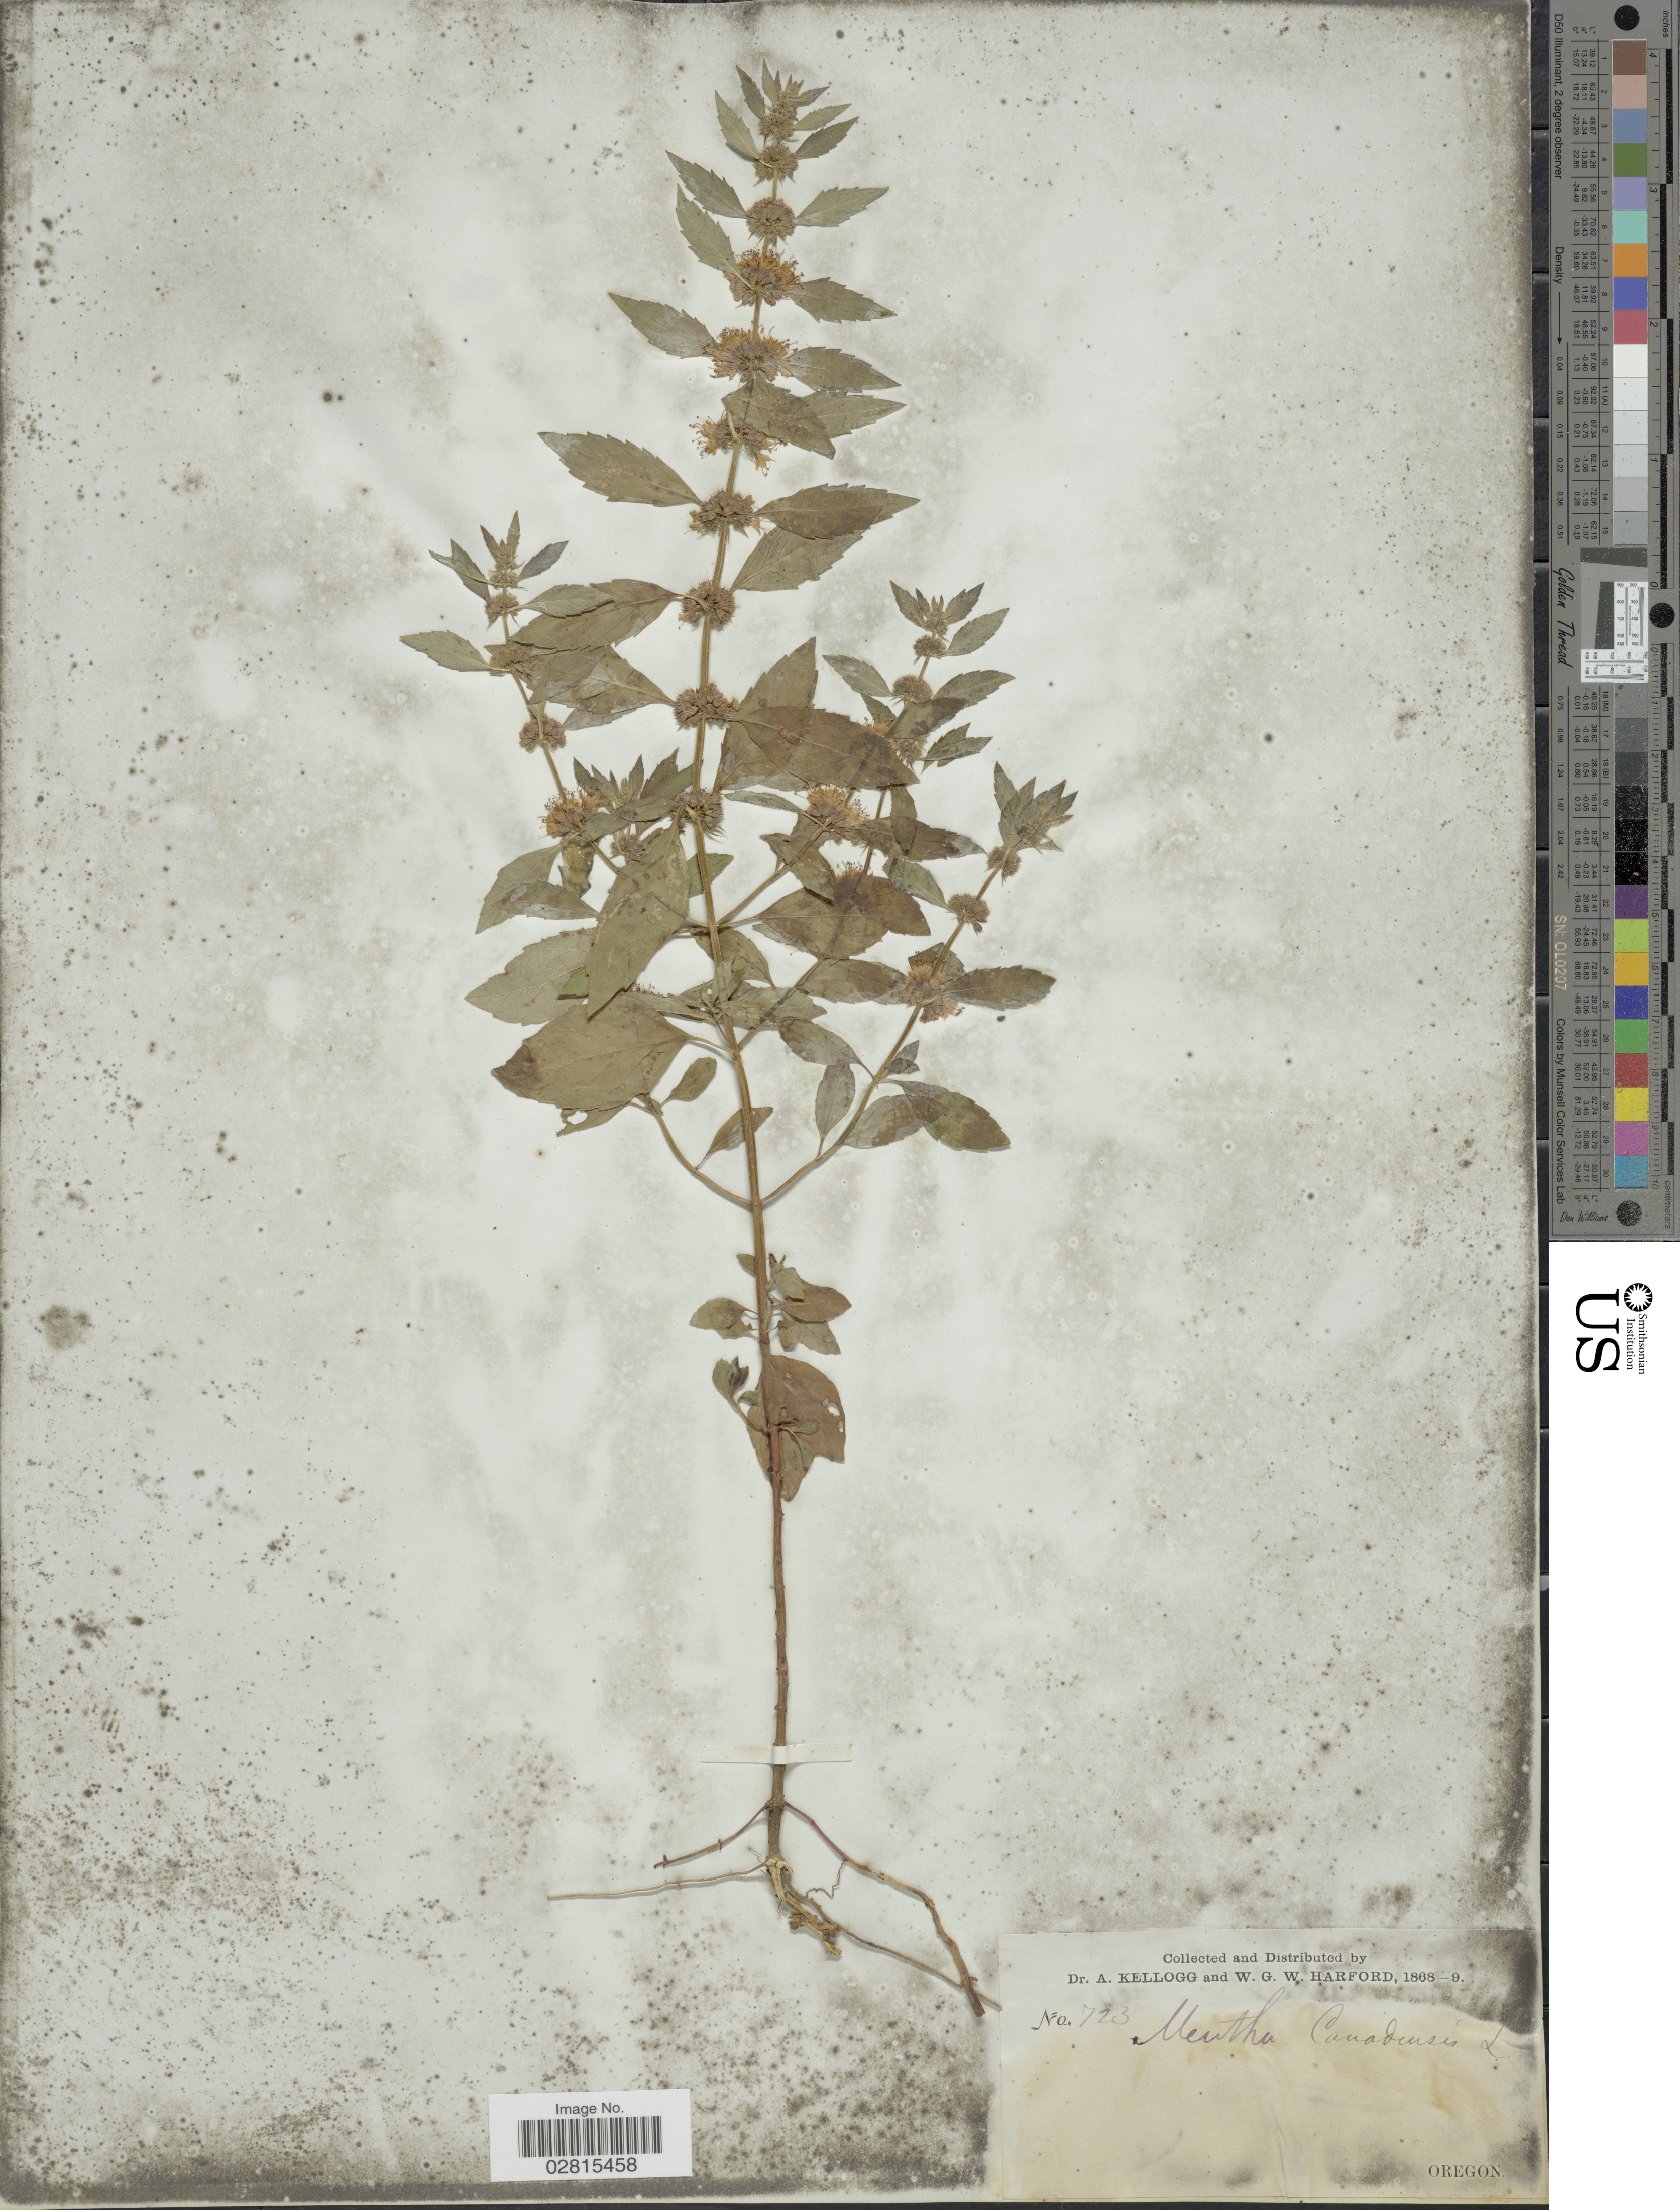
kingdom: Plantae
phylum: Tracheophyta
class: Magnoliopsida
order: Lamiales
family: Lamiaceae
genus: Mentha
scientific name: Mentha canadensis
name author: L.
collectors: A. Kellogg & W. G. W. Harford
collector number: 723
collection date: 1868/1869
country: United States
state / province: Oregon